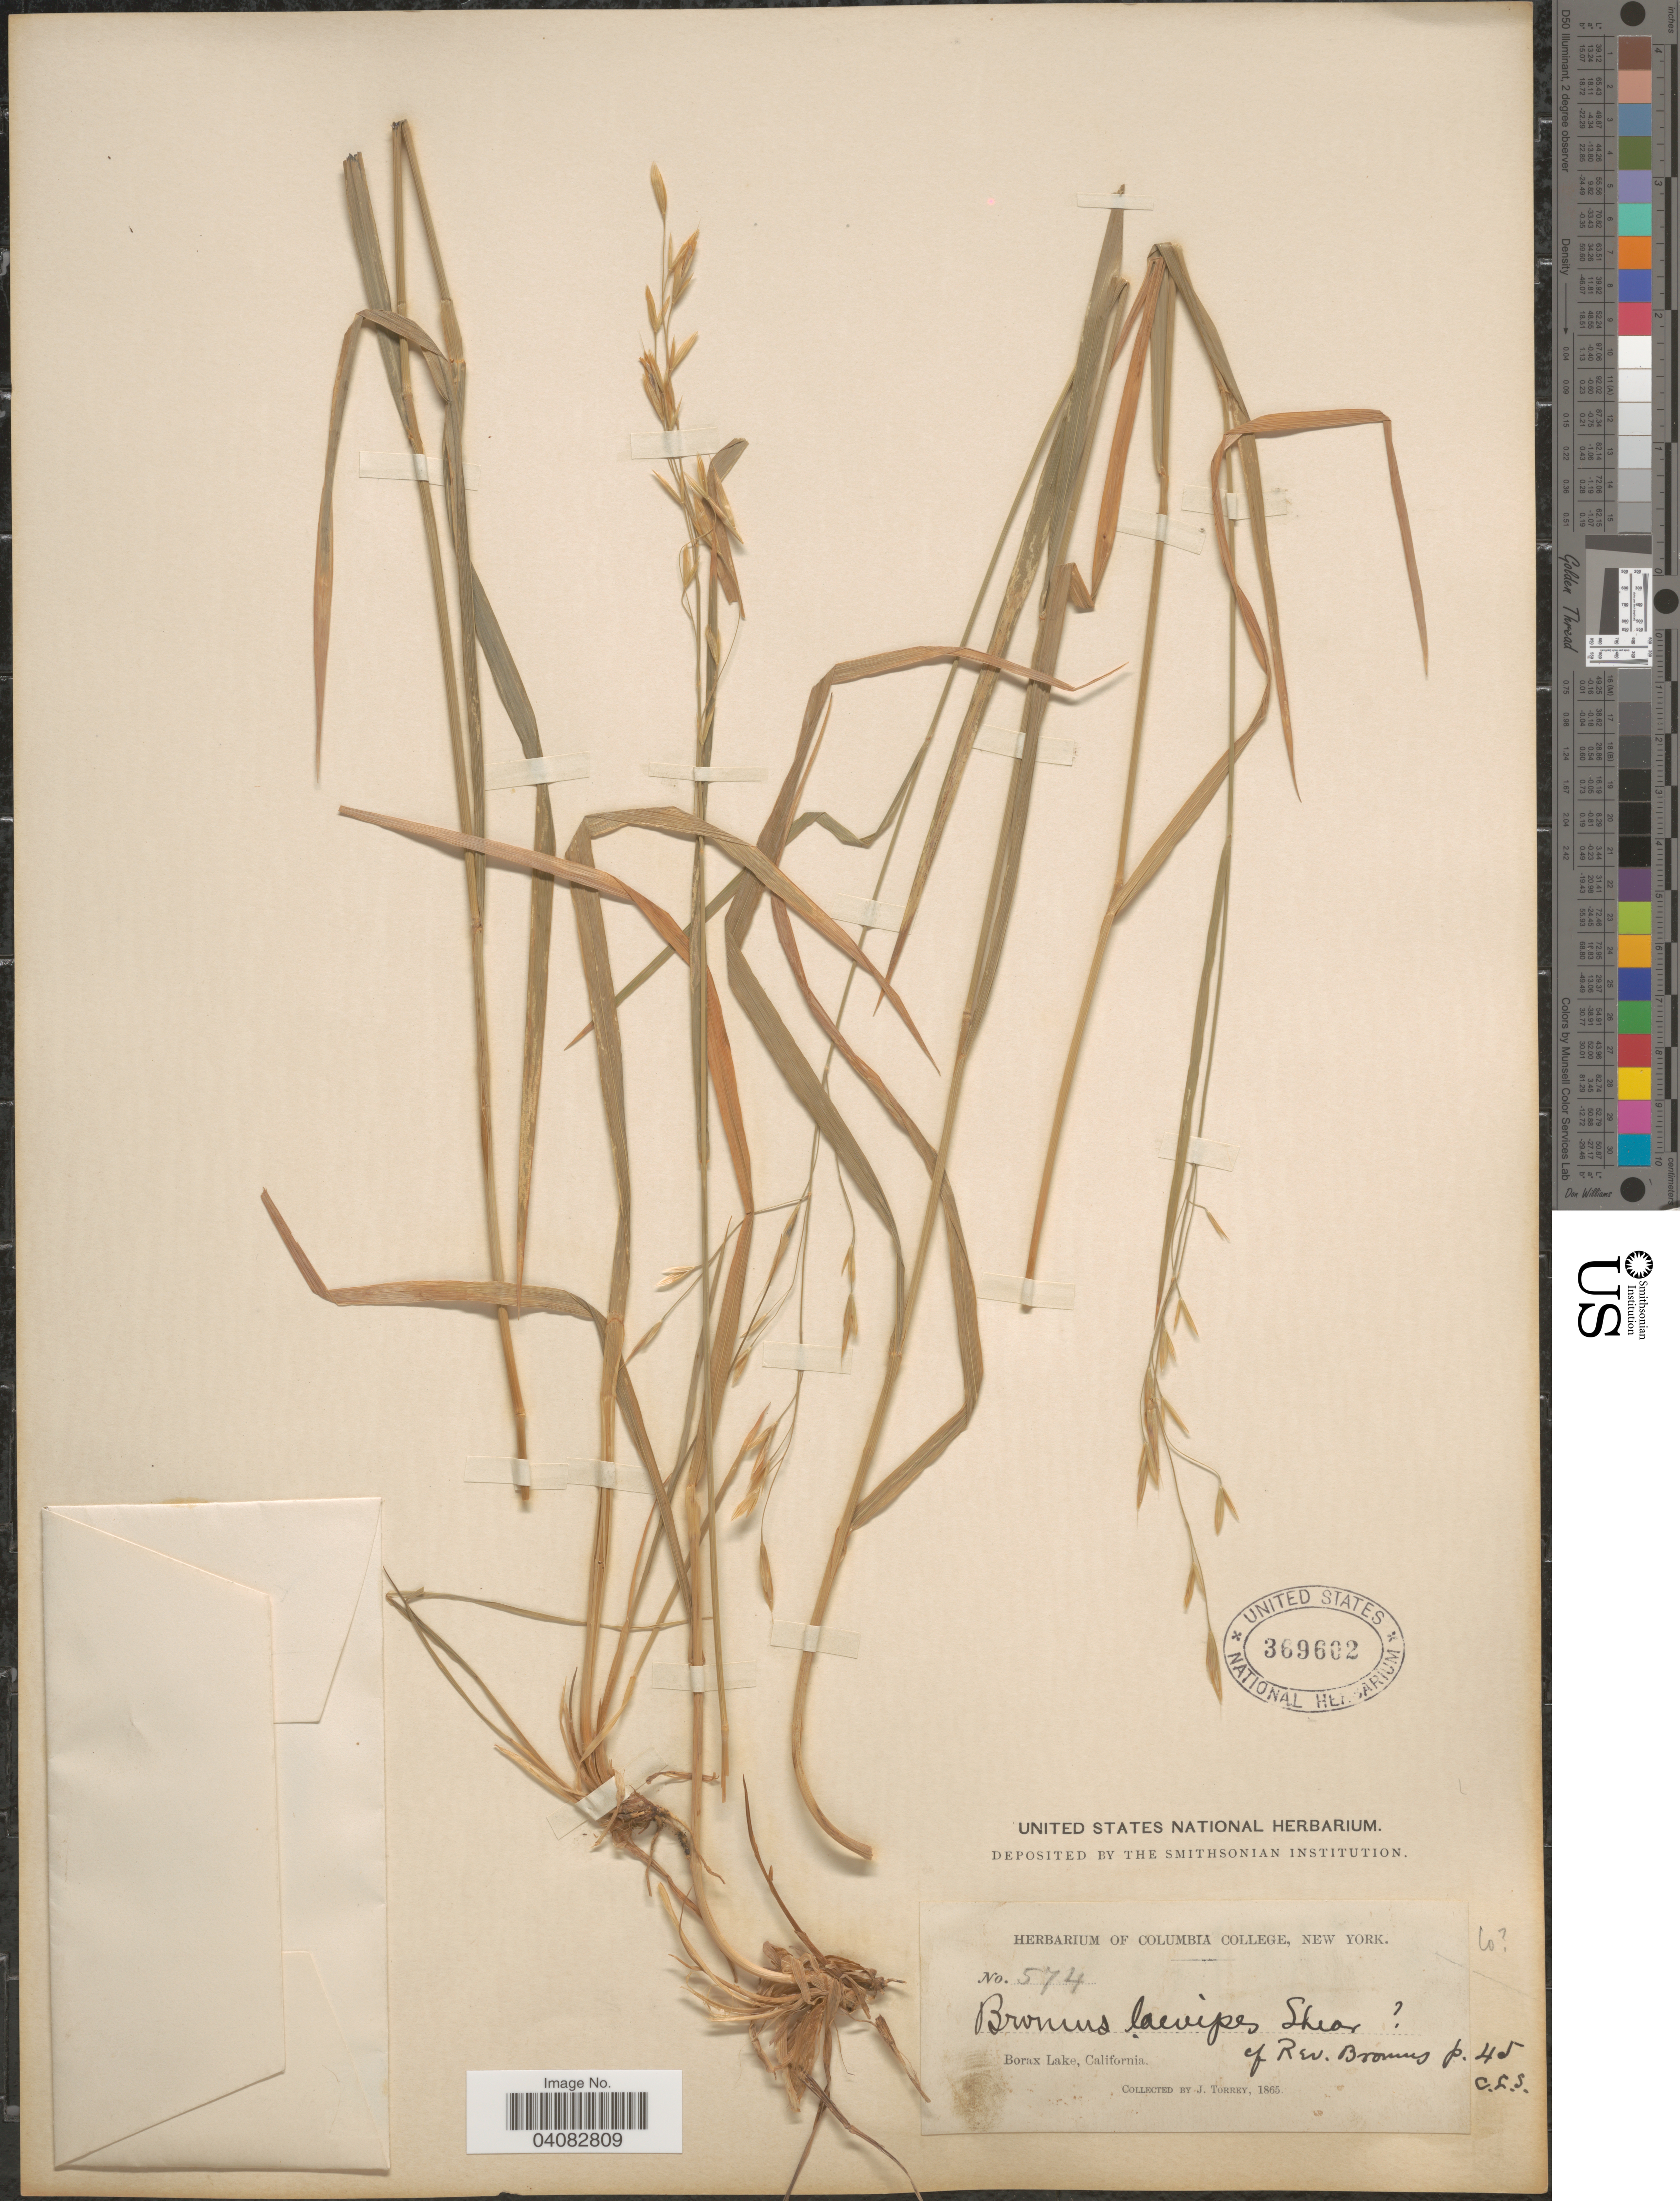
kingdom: Plantae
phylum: Tracheophyta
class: Liliopsida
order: Poales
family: Poaceae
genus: Bromus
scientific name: Bromus laevipes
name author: Shear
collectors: J. Torrey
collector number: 574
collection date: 1865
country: United States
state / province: California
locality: Borax Lake.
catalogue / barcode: US 369602